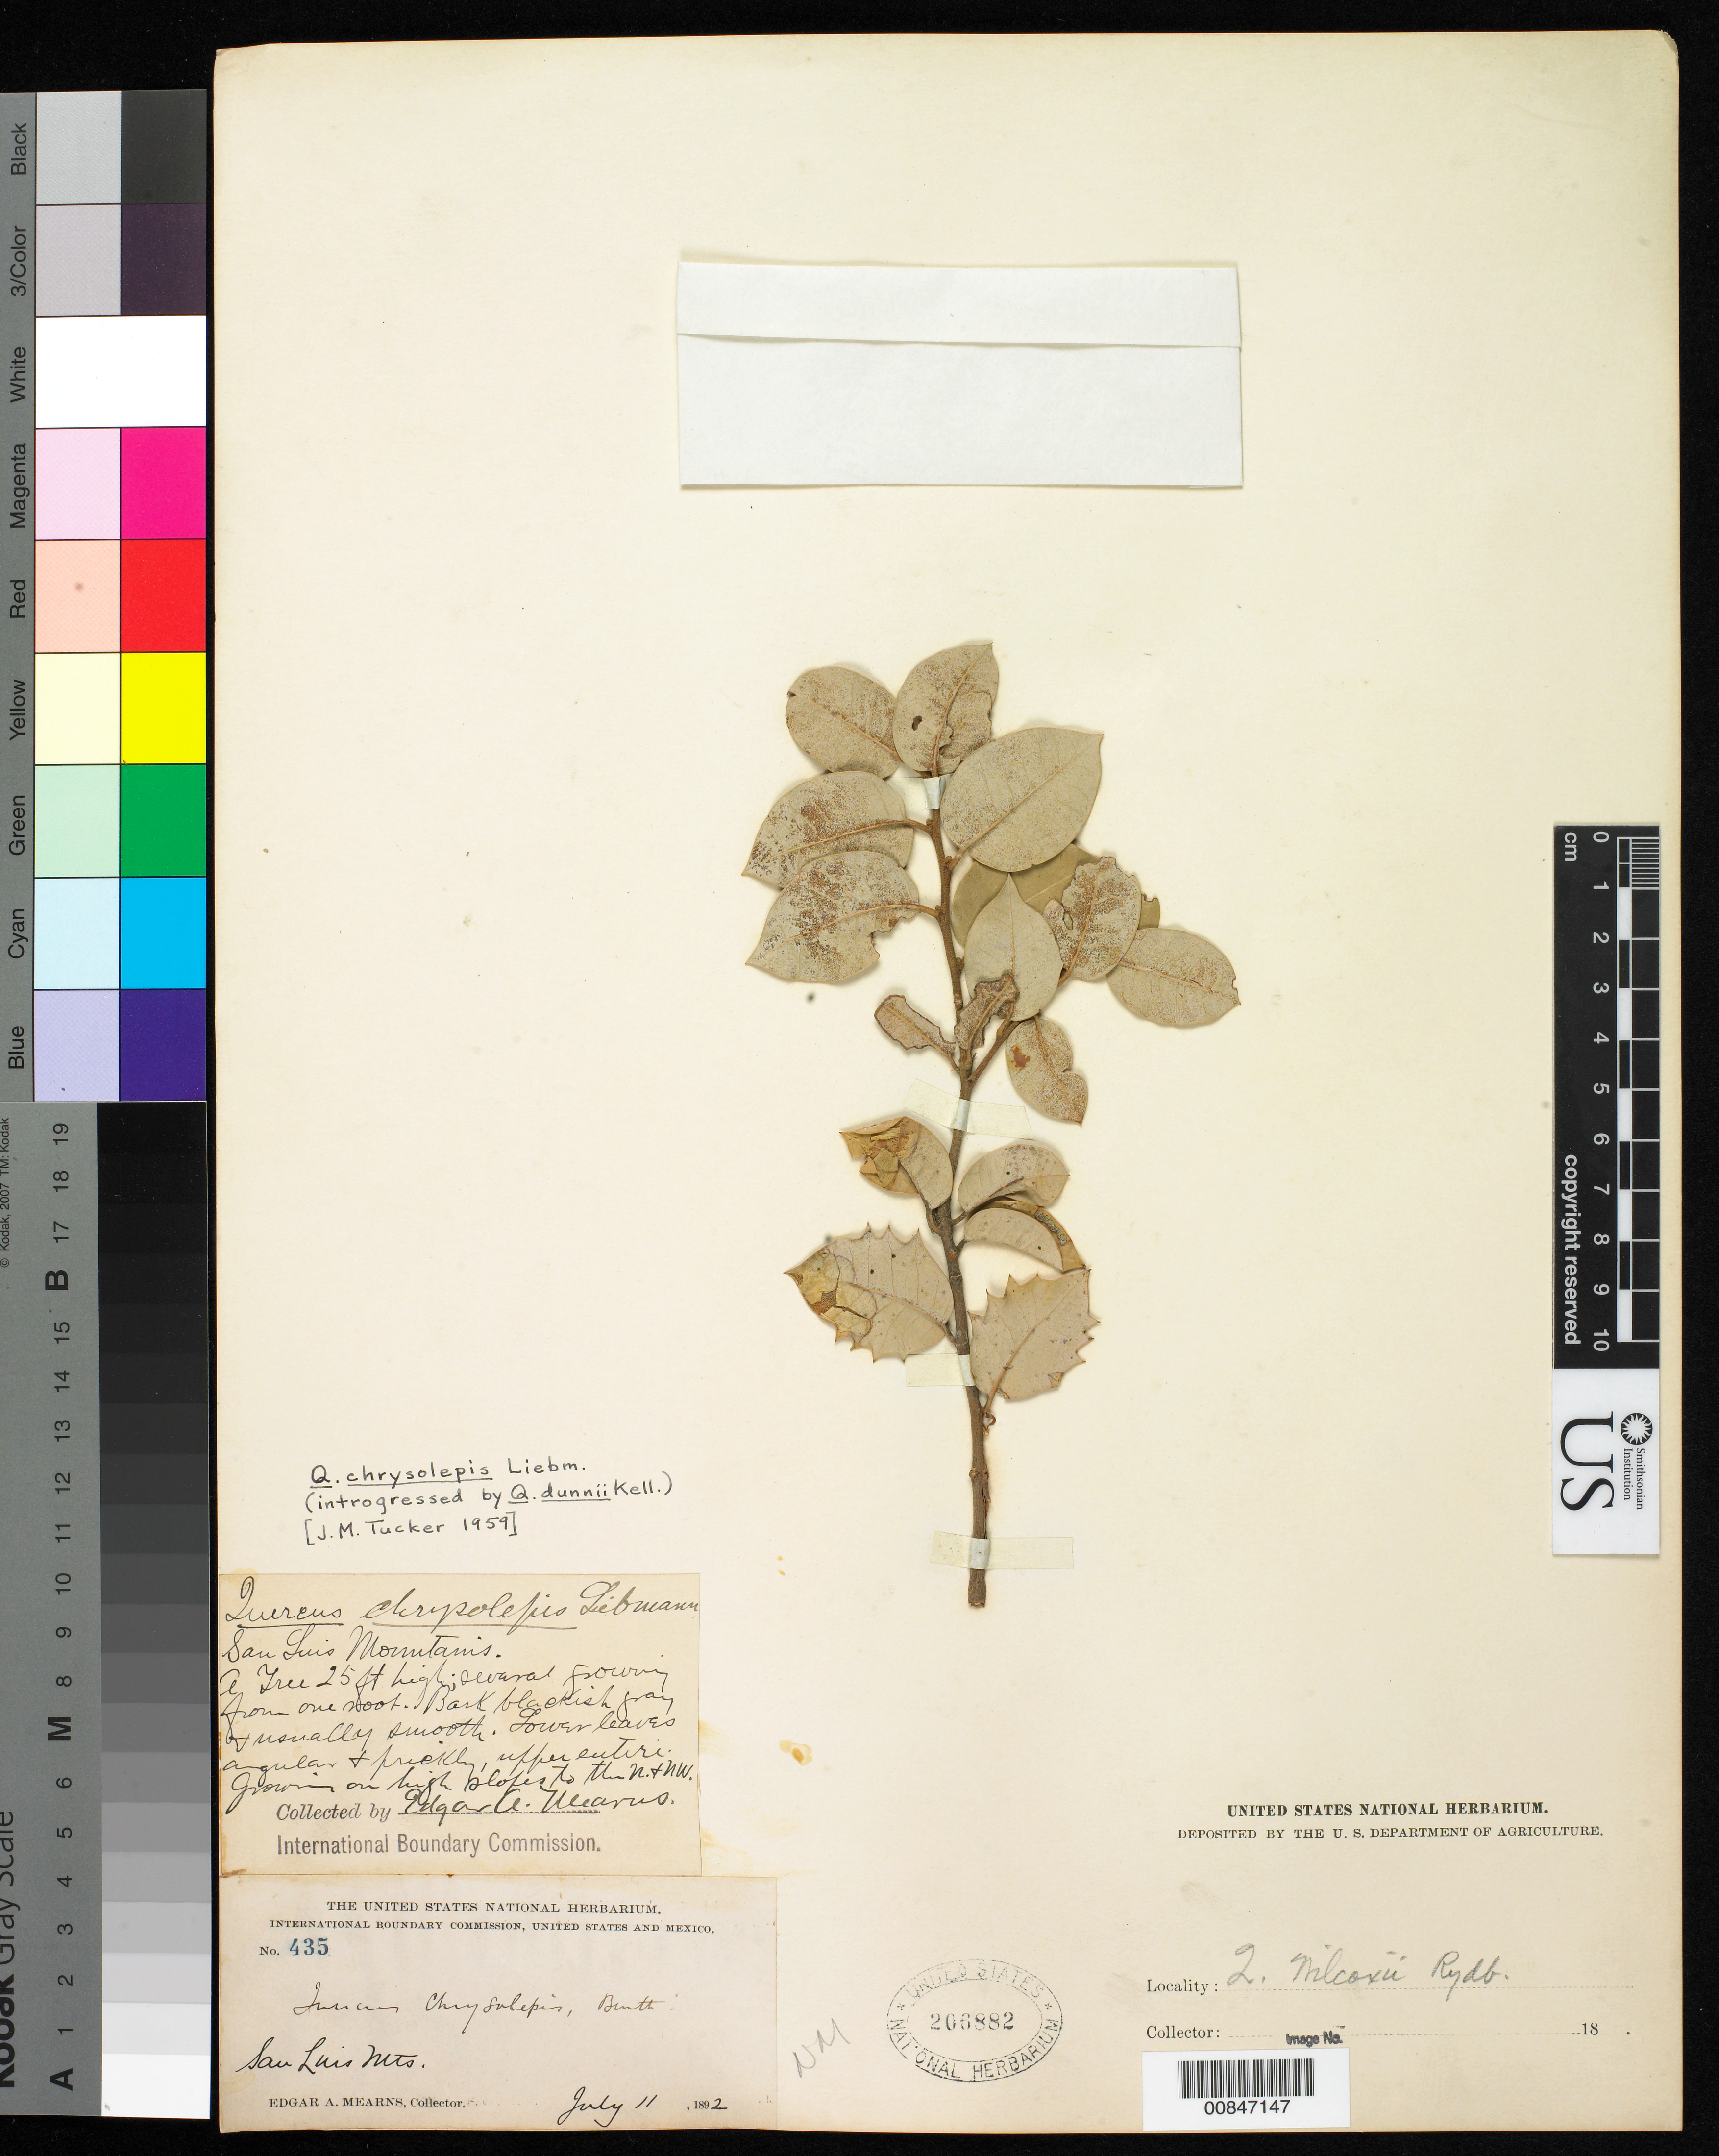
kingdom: Plantae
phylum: Tracheophyta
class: Magnoliopsida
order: Fagales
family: Fagaceae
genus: Quercus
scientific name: Quercus chrysolepis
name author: Liebm.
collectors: E. A. Mearns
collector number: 435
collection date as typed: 11 Jul 1892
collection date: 1892-07-11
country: United States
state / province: New Mexico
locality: San Luis Mts. High slopes to the N and NW.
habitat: High slopes.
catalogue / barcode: US 206882